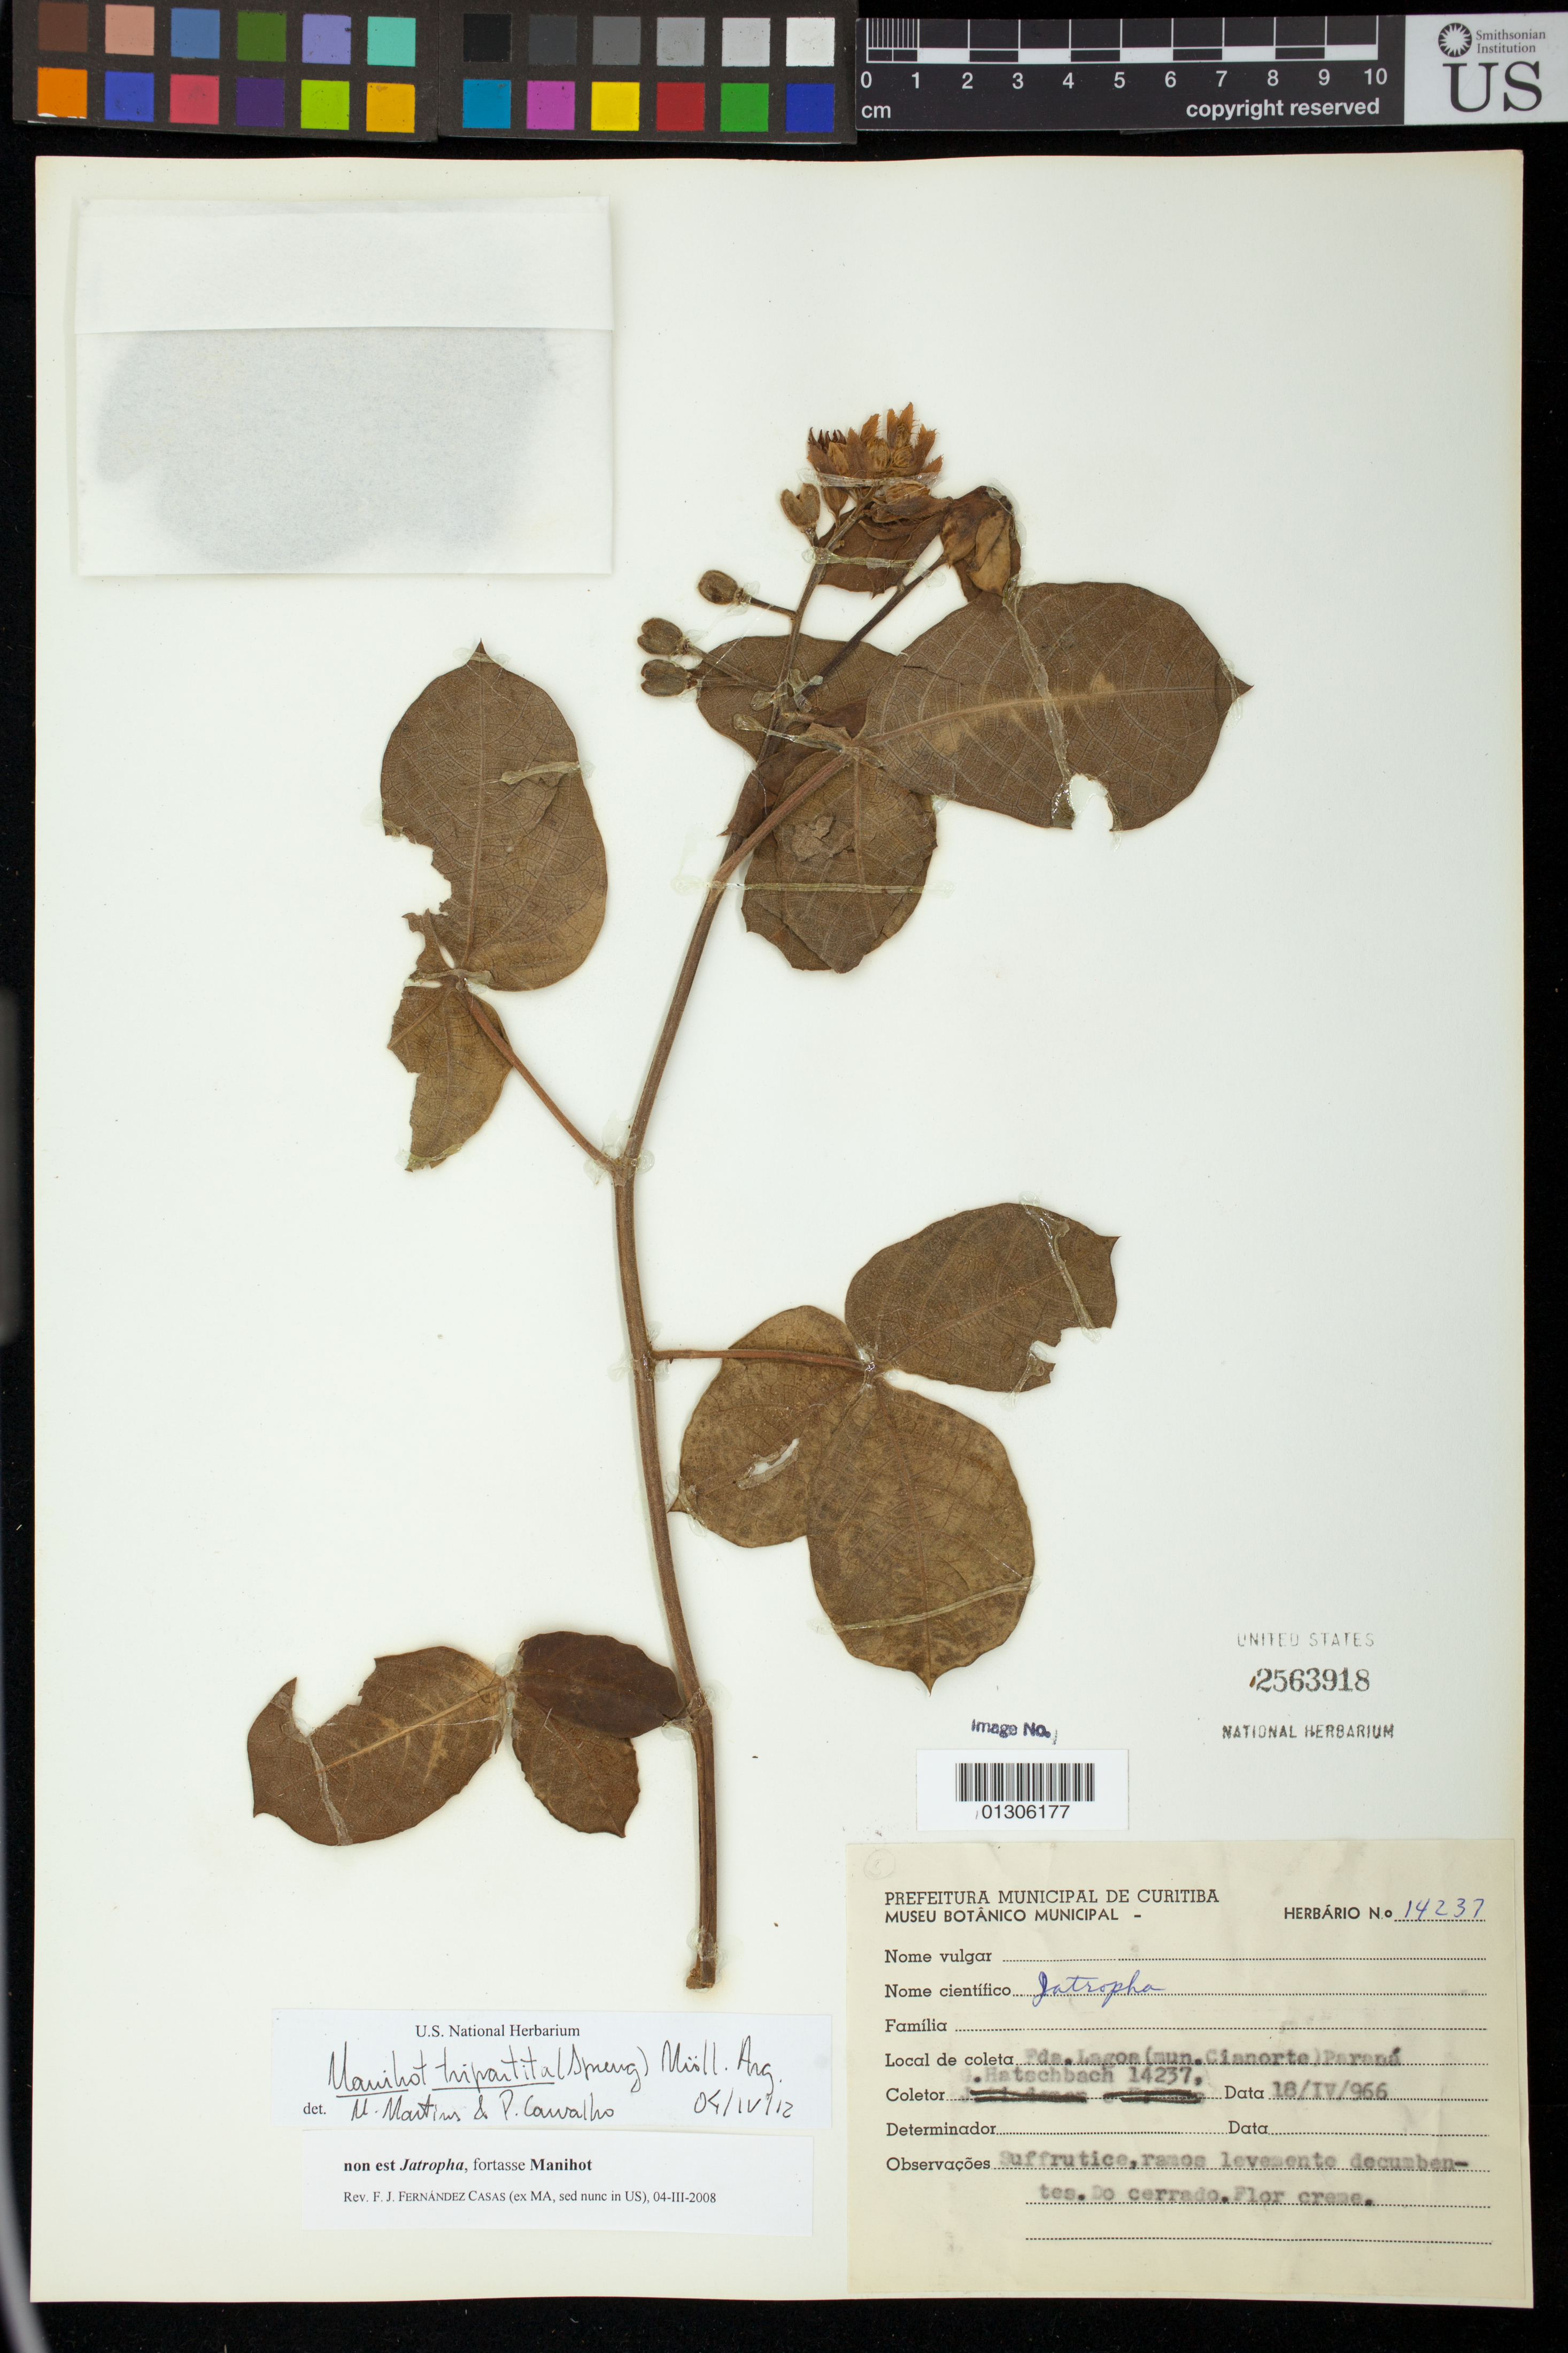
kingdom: Plantae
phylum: Tracheophyta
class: Magnoliopsida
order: Malpighiales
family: Euphorbiaceae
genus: Manihot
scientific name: Manihot tripartita subsp. tripartita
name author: (Spreng.) Müll. Arg.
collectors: G. Hatschbach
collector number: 14237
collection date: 1966-04-18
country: Brazil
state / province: Paraná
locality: Fda.Lagoa(mun.Cianorte) Parana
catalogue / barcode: US 2563918